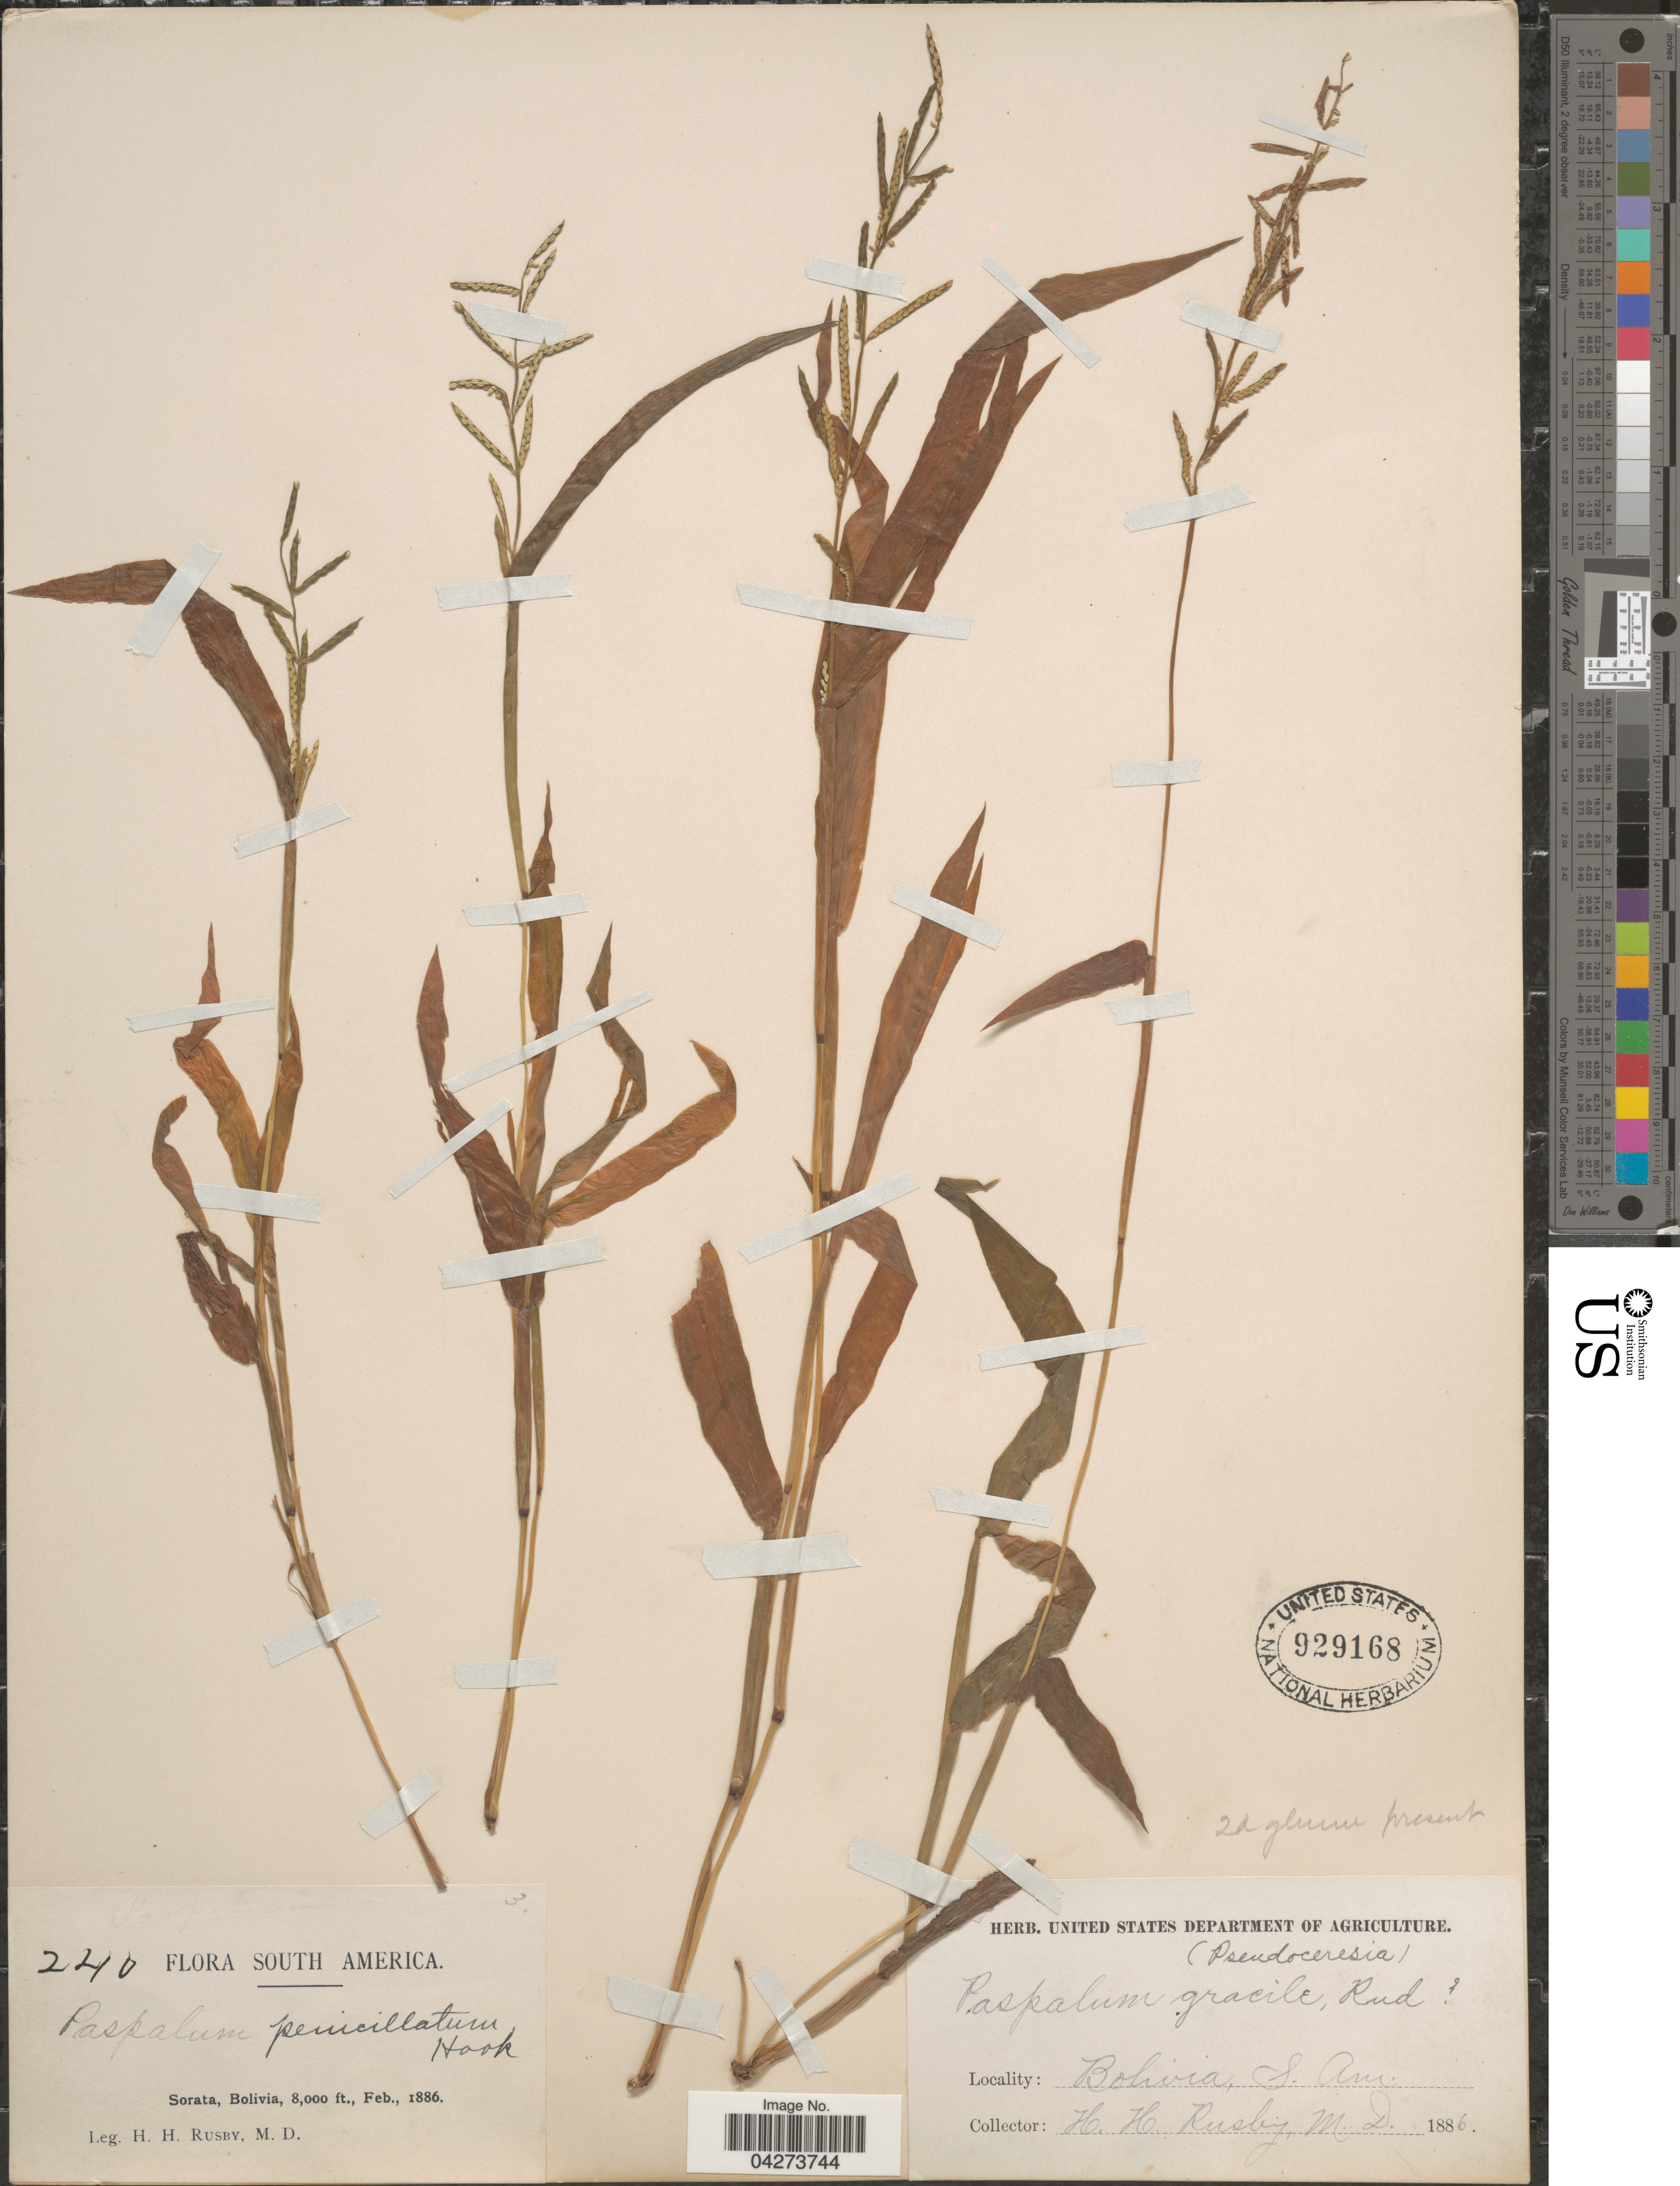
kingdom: Plantae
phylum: Tracheophyta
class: Liliopsida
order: Poales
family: Poaceae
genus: Paspalum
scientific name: Paspalum penicillatum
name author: Hook. f.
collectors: H. H. Rusby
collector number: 240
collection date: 1886-02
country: Bolivia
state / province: La Páz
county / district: Larecaja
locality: Sorata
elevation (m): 2438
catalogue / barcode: US 929168